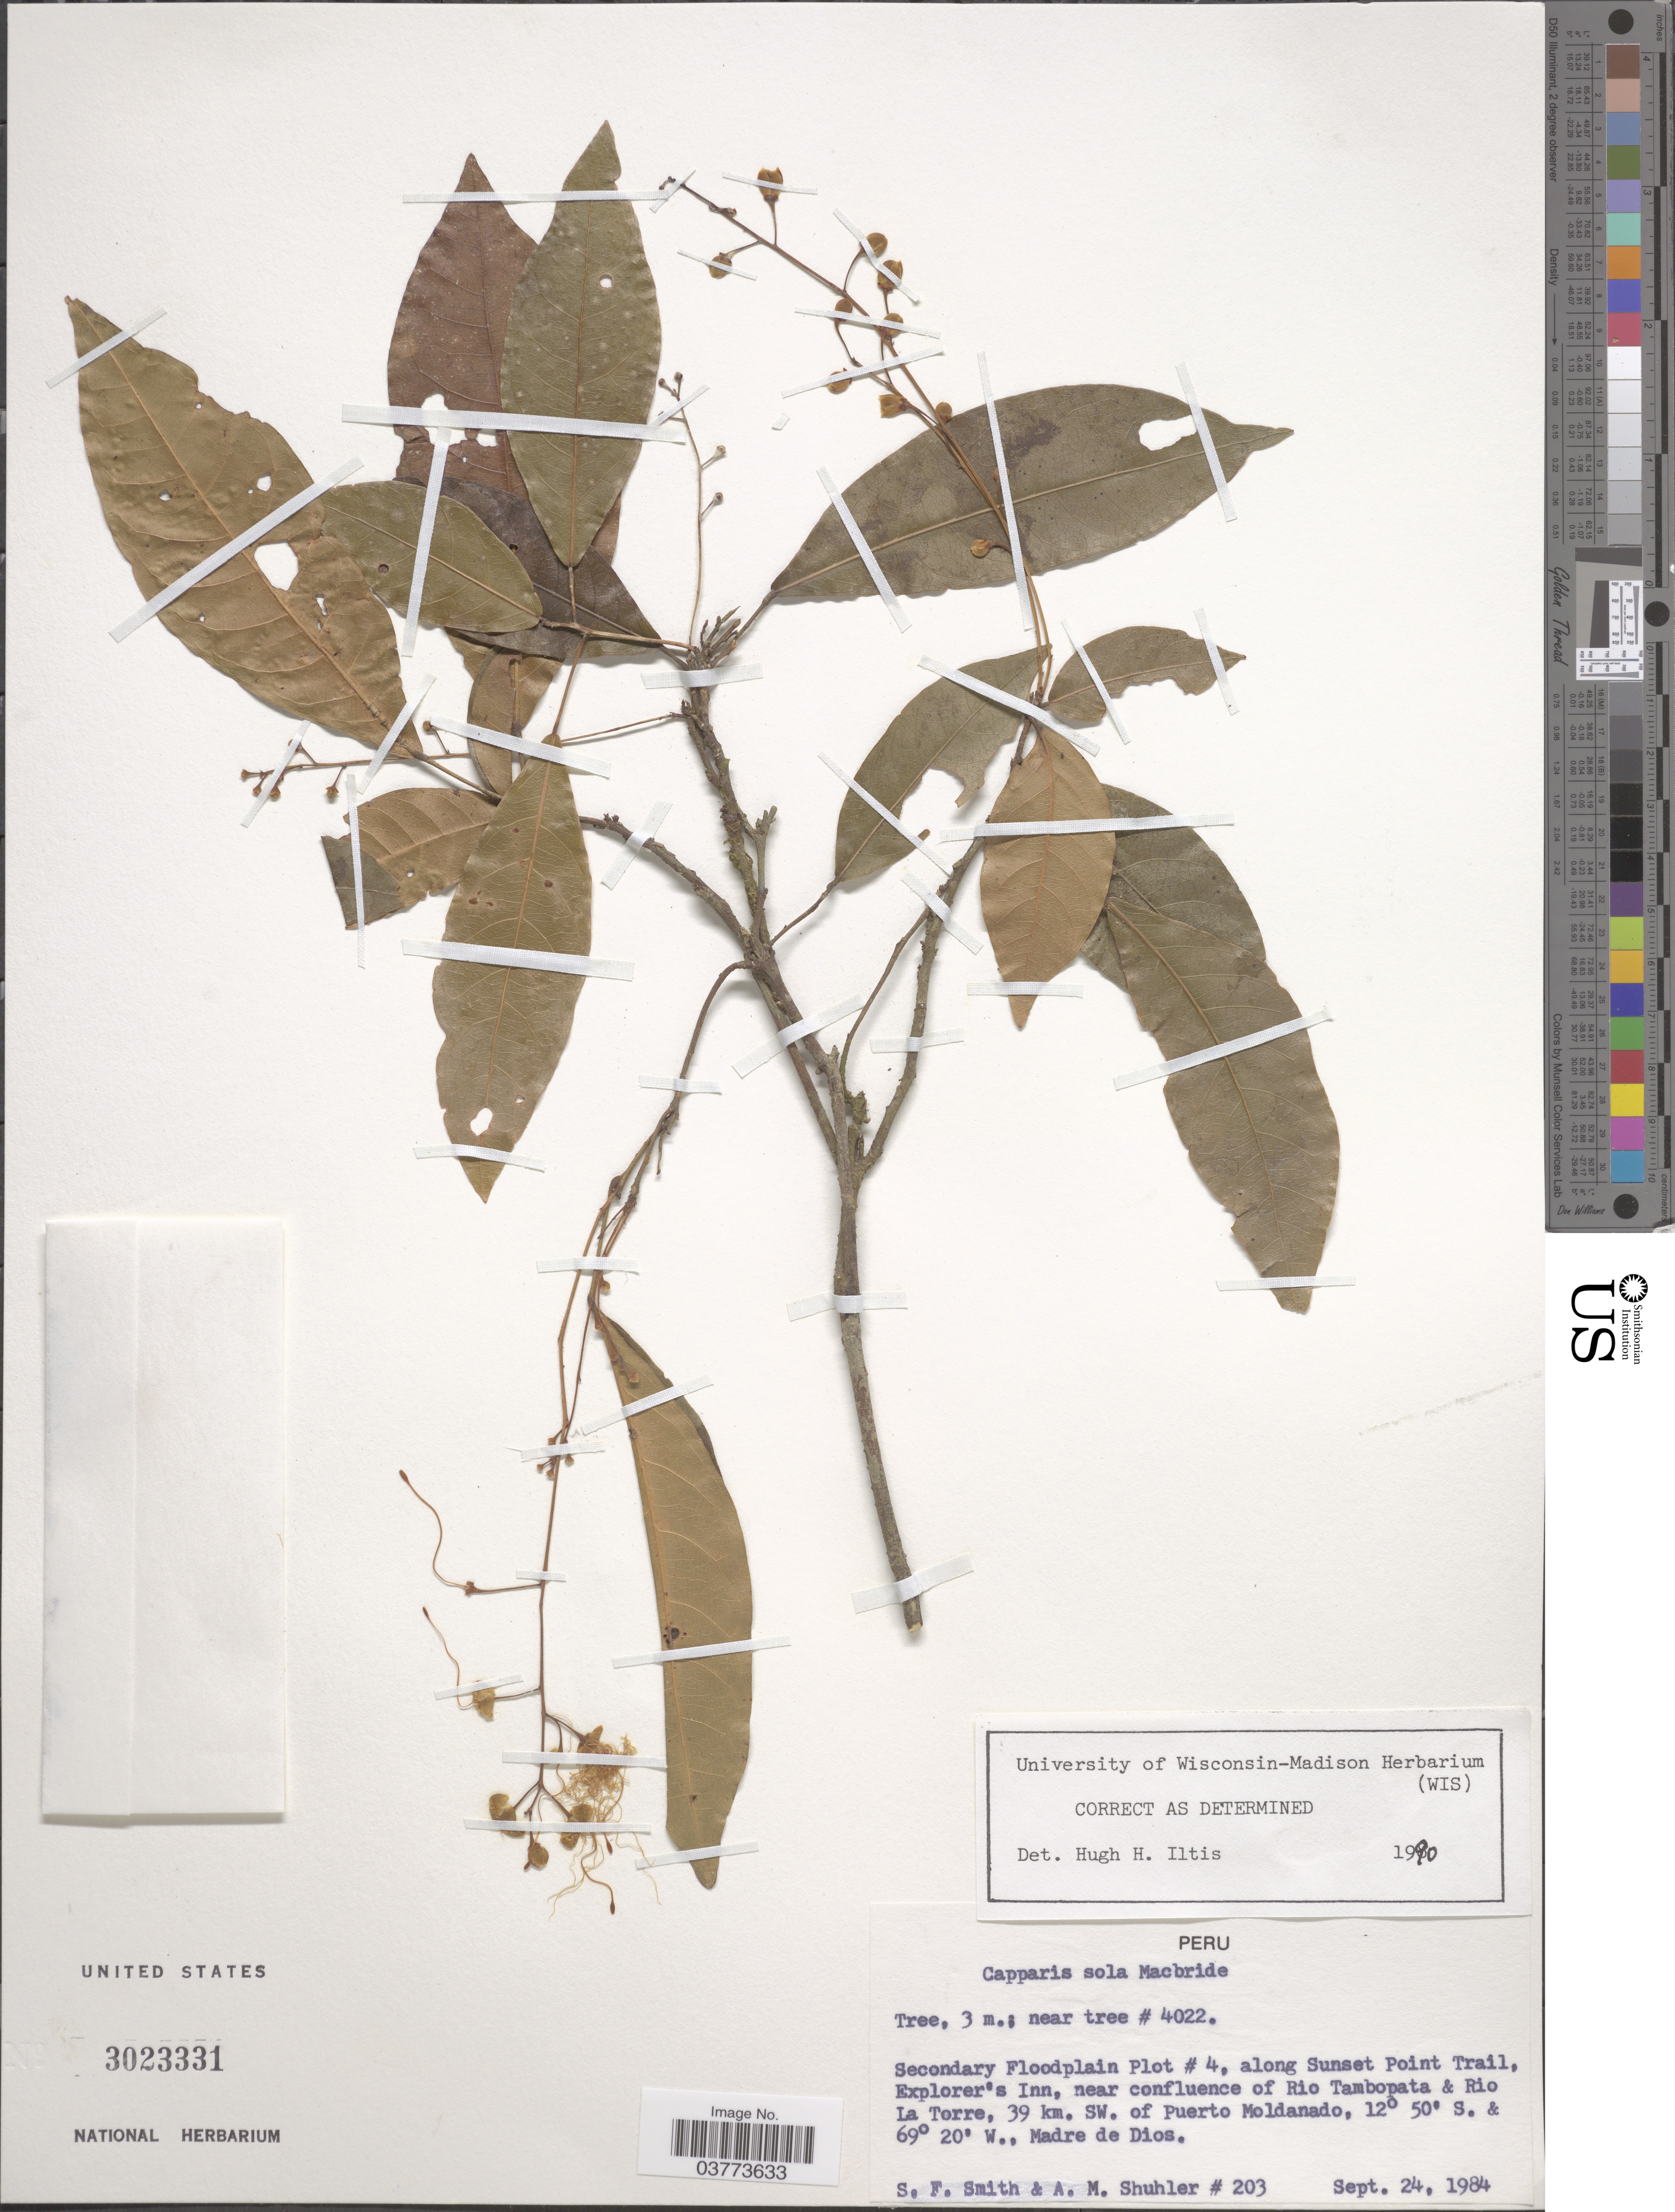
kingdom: Plantae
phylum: Tracheophyta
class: Magnoliopsida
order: Brassicales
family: Capparaceae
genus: Capparidastrum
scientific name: Capparidastrum sola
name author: (J.F. Macbr.) Iltis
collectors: S.F. Smith & A. Shuhler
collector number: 203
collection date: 1984-09-24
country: Peru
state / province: Madre de Dios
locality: Secondary Floodplain Plot #4. Along Sunset Point Trail, Explorer's Inn, near confluence of Rio Tambopata & Rio La Torre, 39 km SW. of Puerto Moldanado.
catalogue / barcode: US 3023331